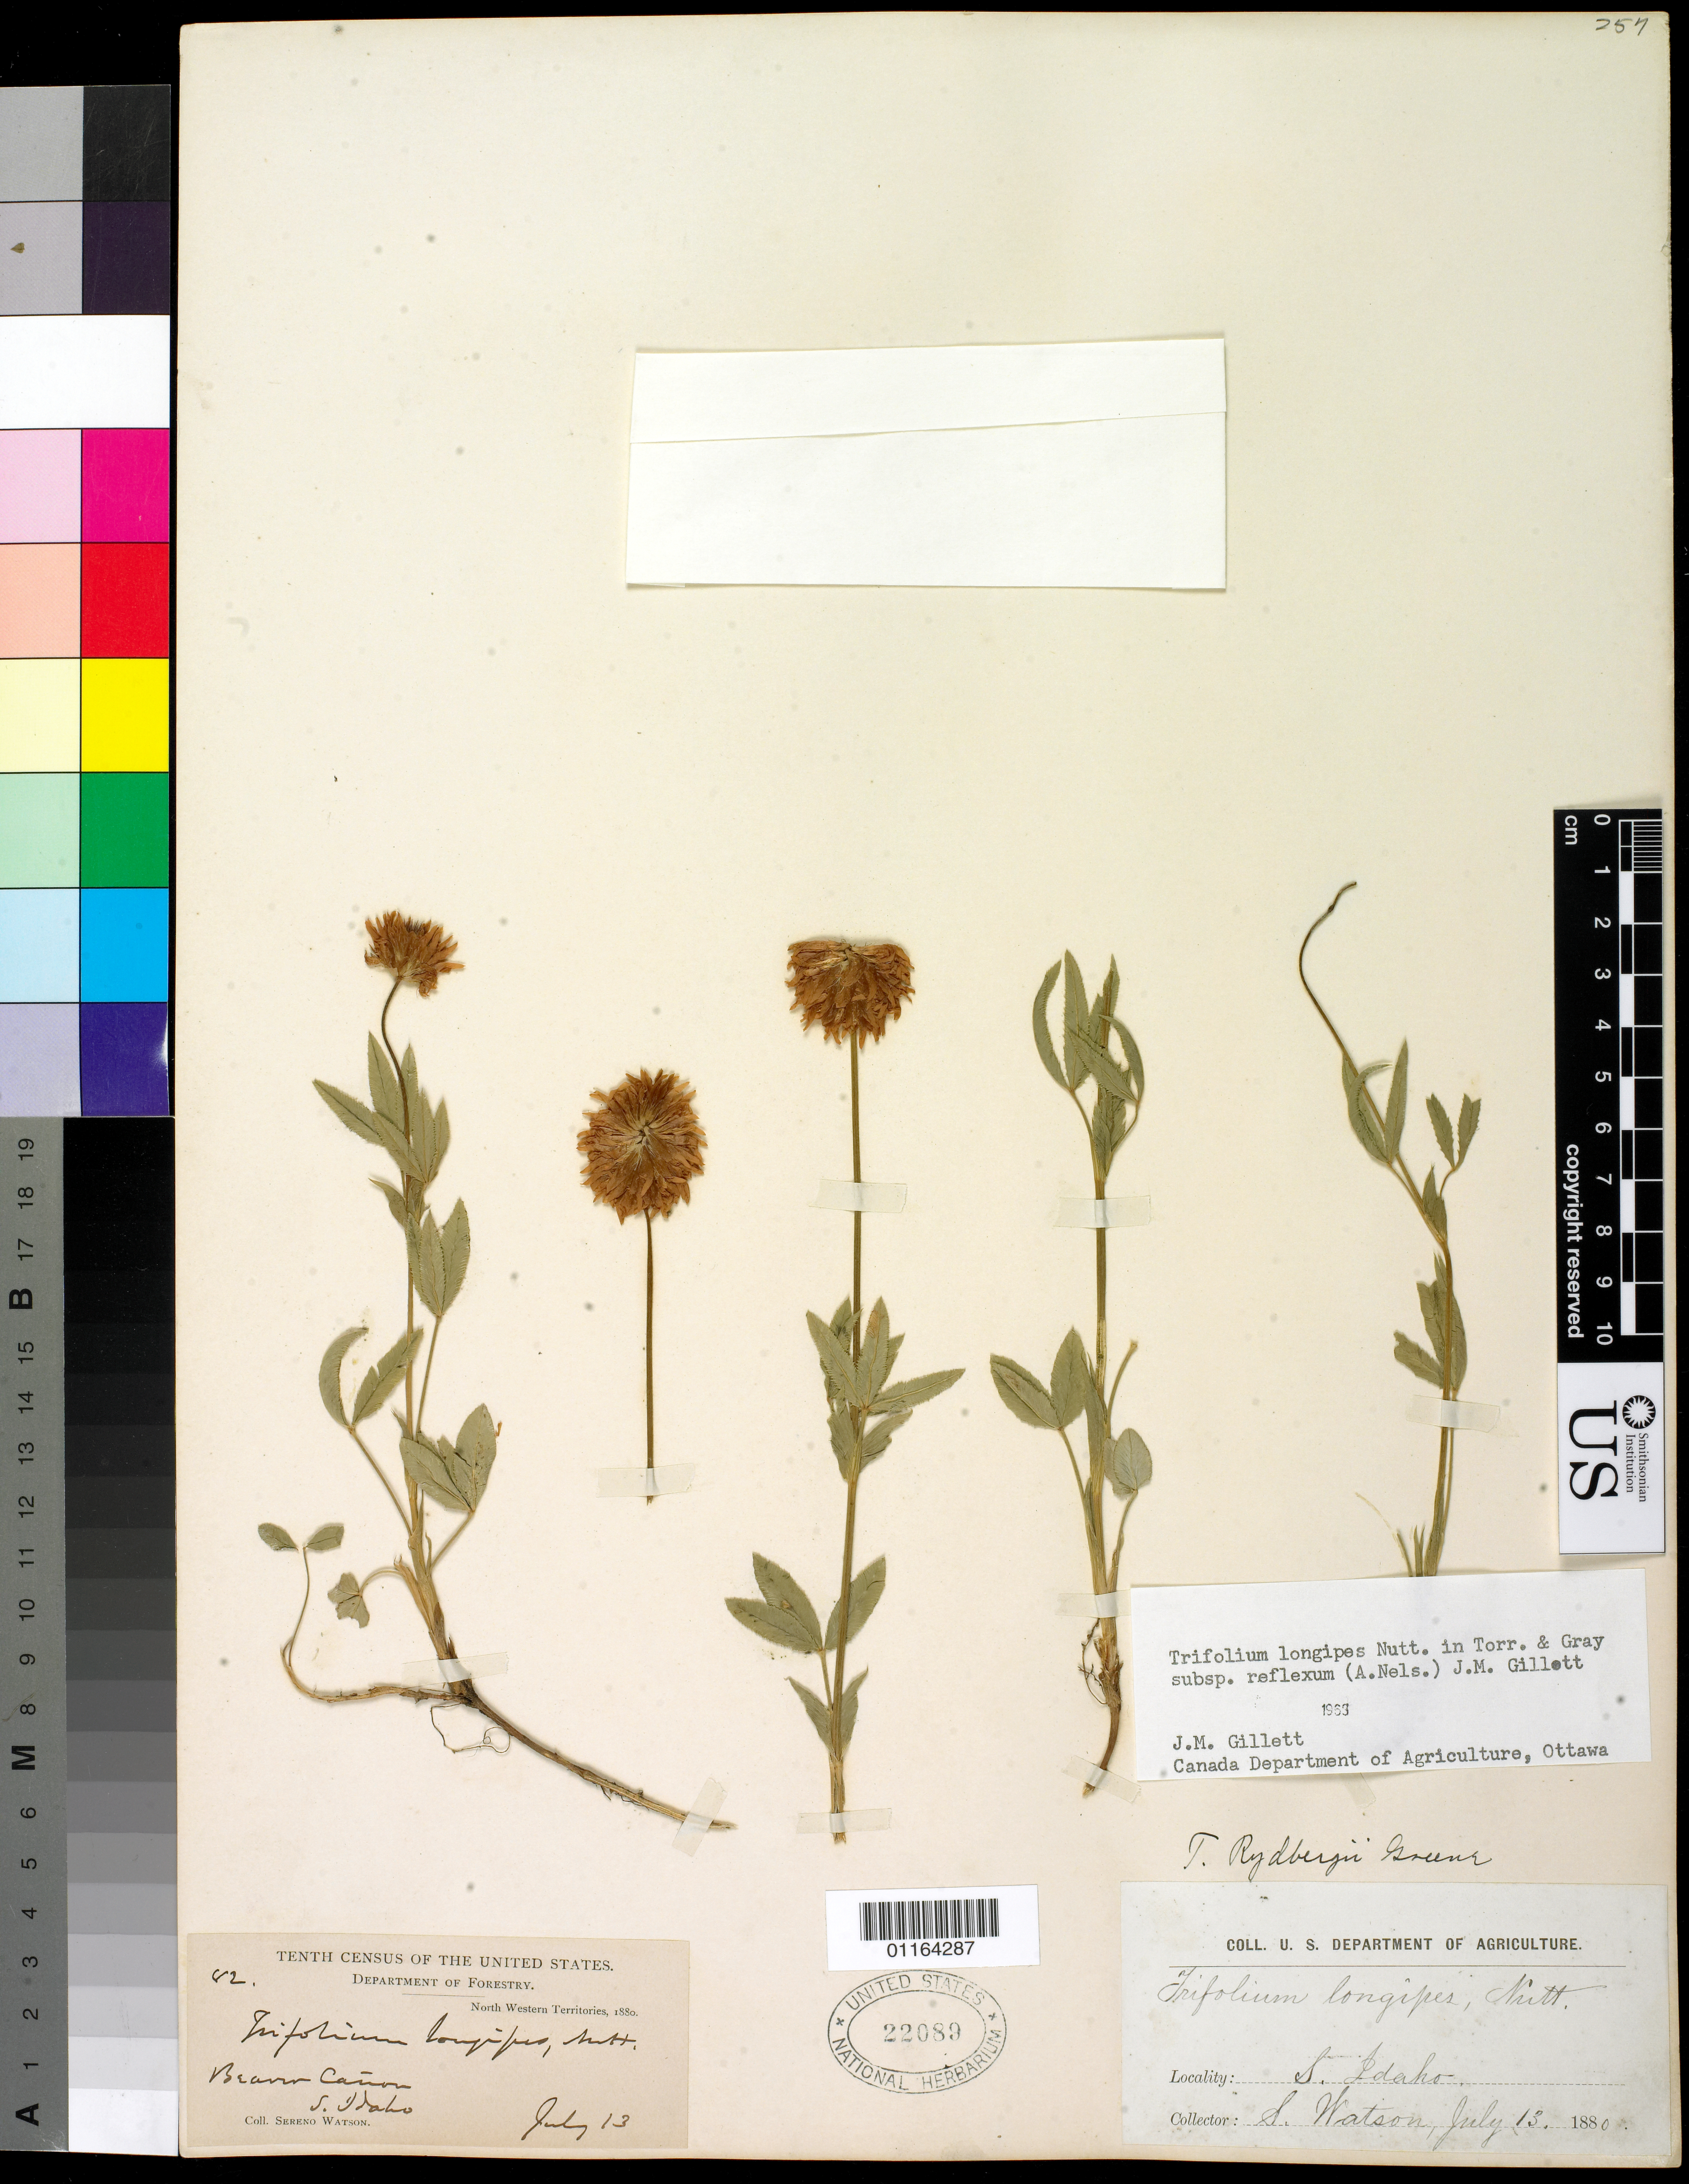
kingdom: Plantae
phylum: Tracheophyta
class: Magnoliopsida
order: Fabales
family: Fabaceae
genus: Trifolium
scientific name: Trifolium longipes subsp. reflexum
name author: (A. Nelson) J.M. Gillet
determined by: Gillett, J. M.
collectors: S. Watson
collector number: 82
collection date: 1880-07-13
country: United States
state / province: Idaho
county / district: Nez Perce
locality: Beaver Canyon, S. Idaho.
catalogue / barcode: US 22089